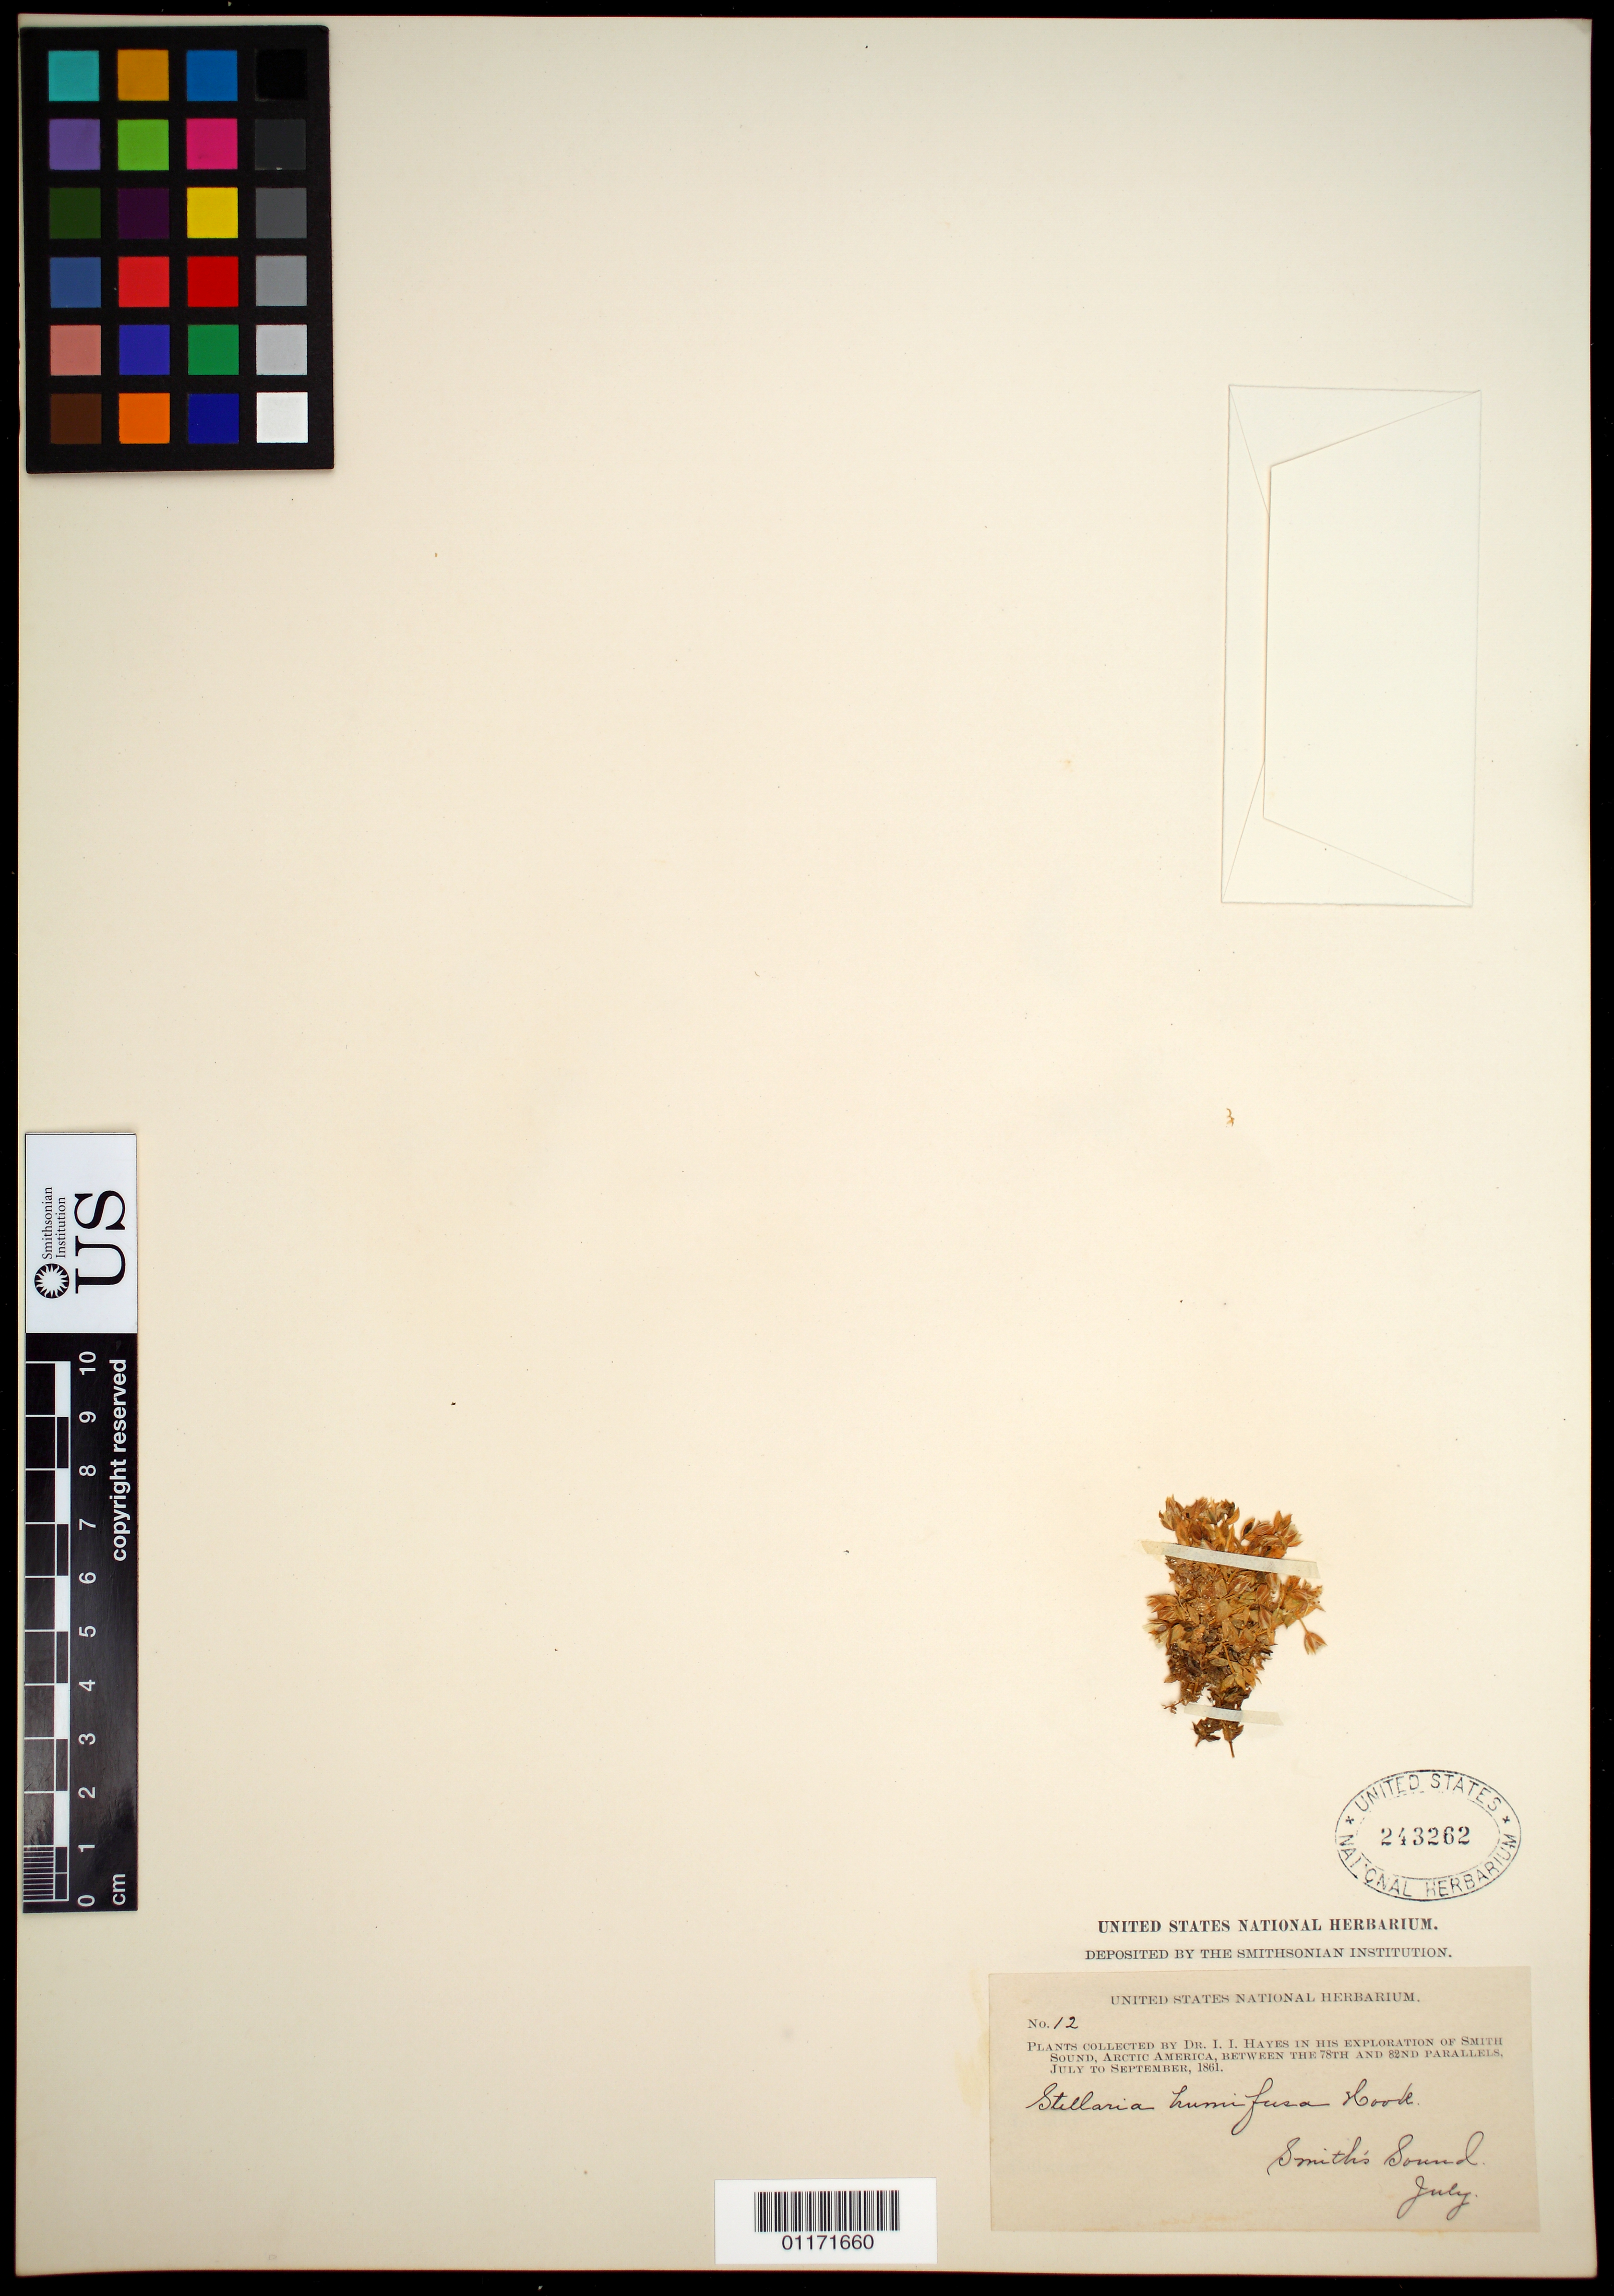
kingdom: Plantae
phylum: Tracheophyta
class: Magnoliopsida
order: Caryophyllales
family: Caryophyllaceae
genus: Stellaria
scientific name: Stellaria humifusa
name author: Rottb.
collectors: I. I. Hayes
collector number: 12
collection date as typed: Jul 1861 to -- Sep 1861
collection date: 1861-07/1861-09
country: United States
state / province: Alaska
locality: Smith Sound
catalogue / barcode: US 243262